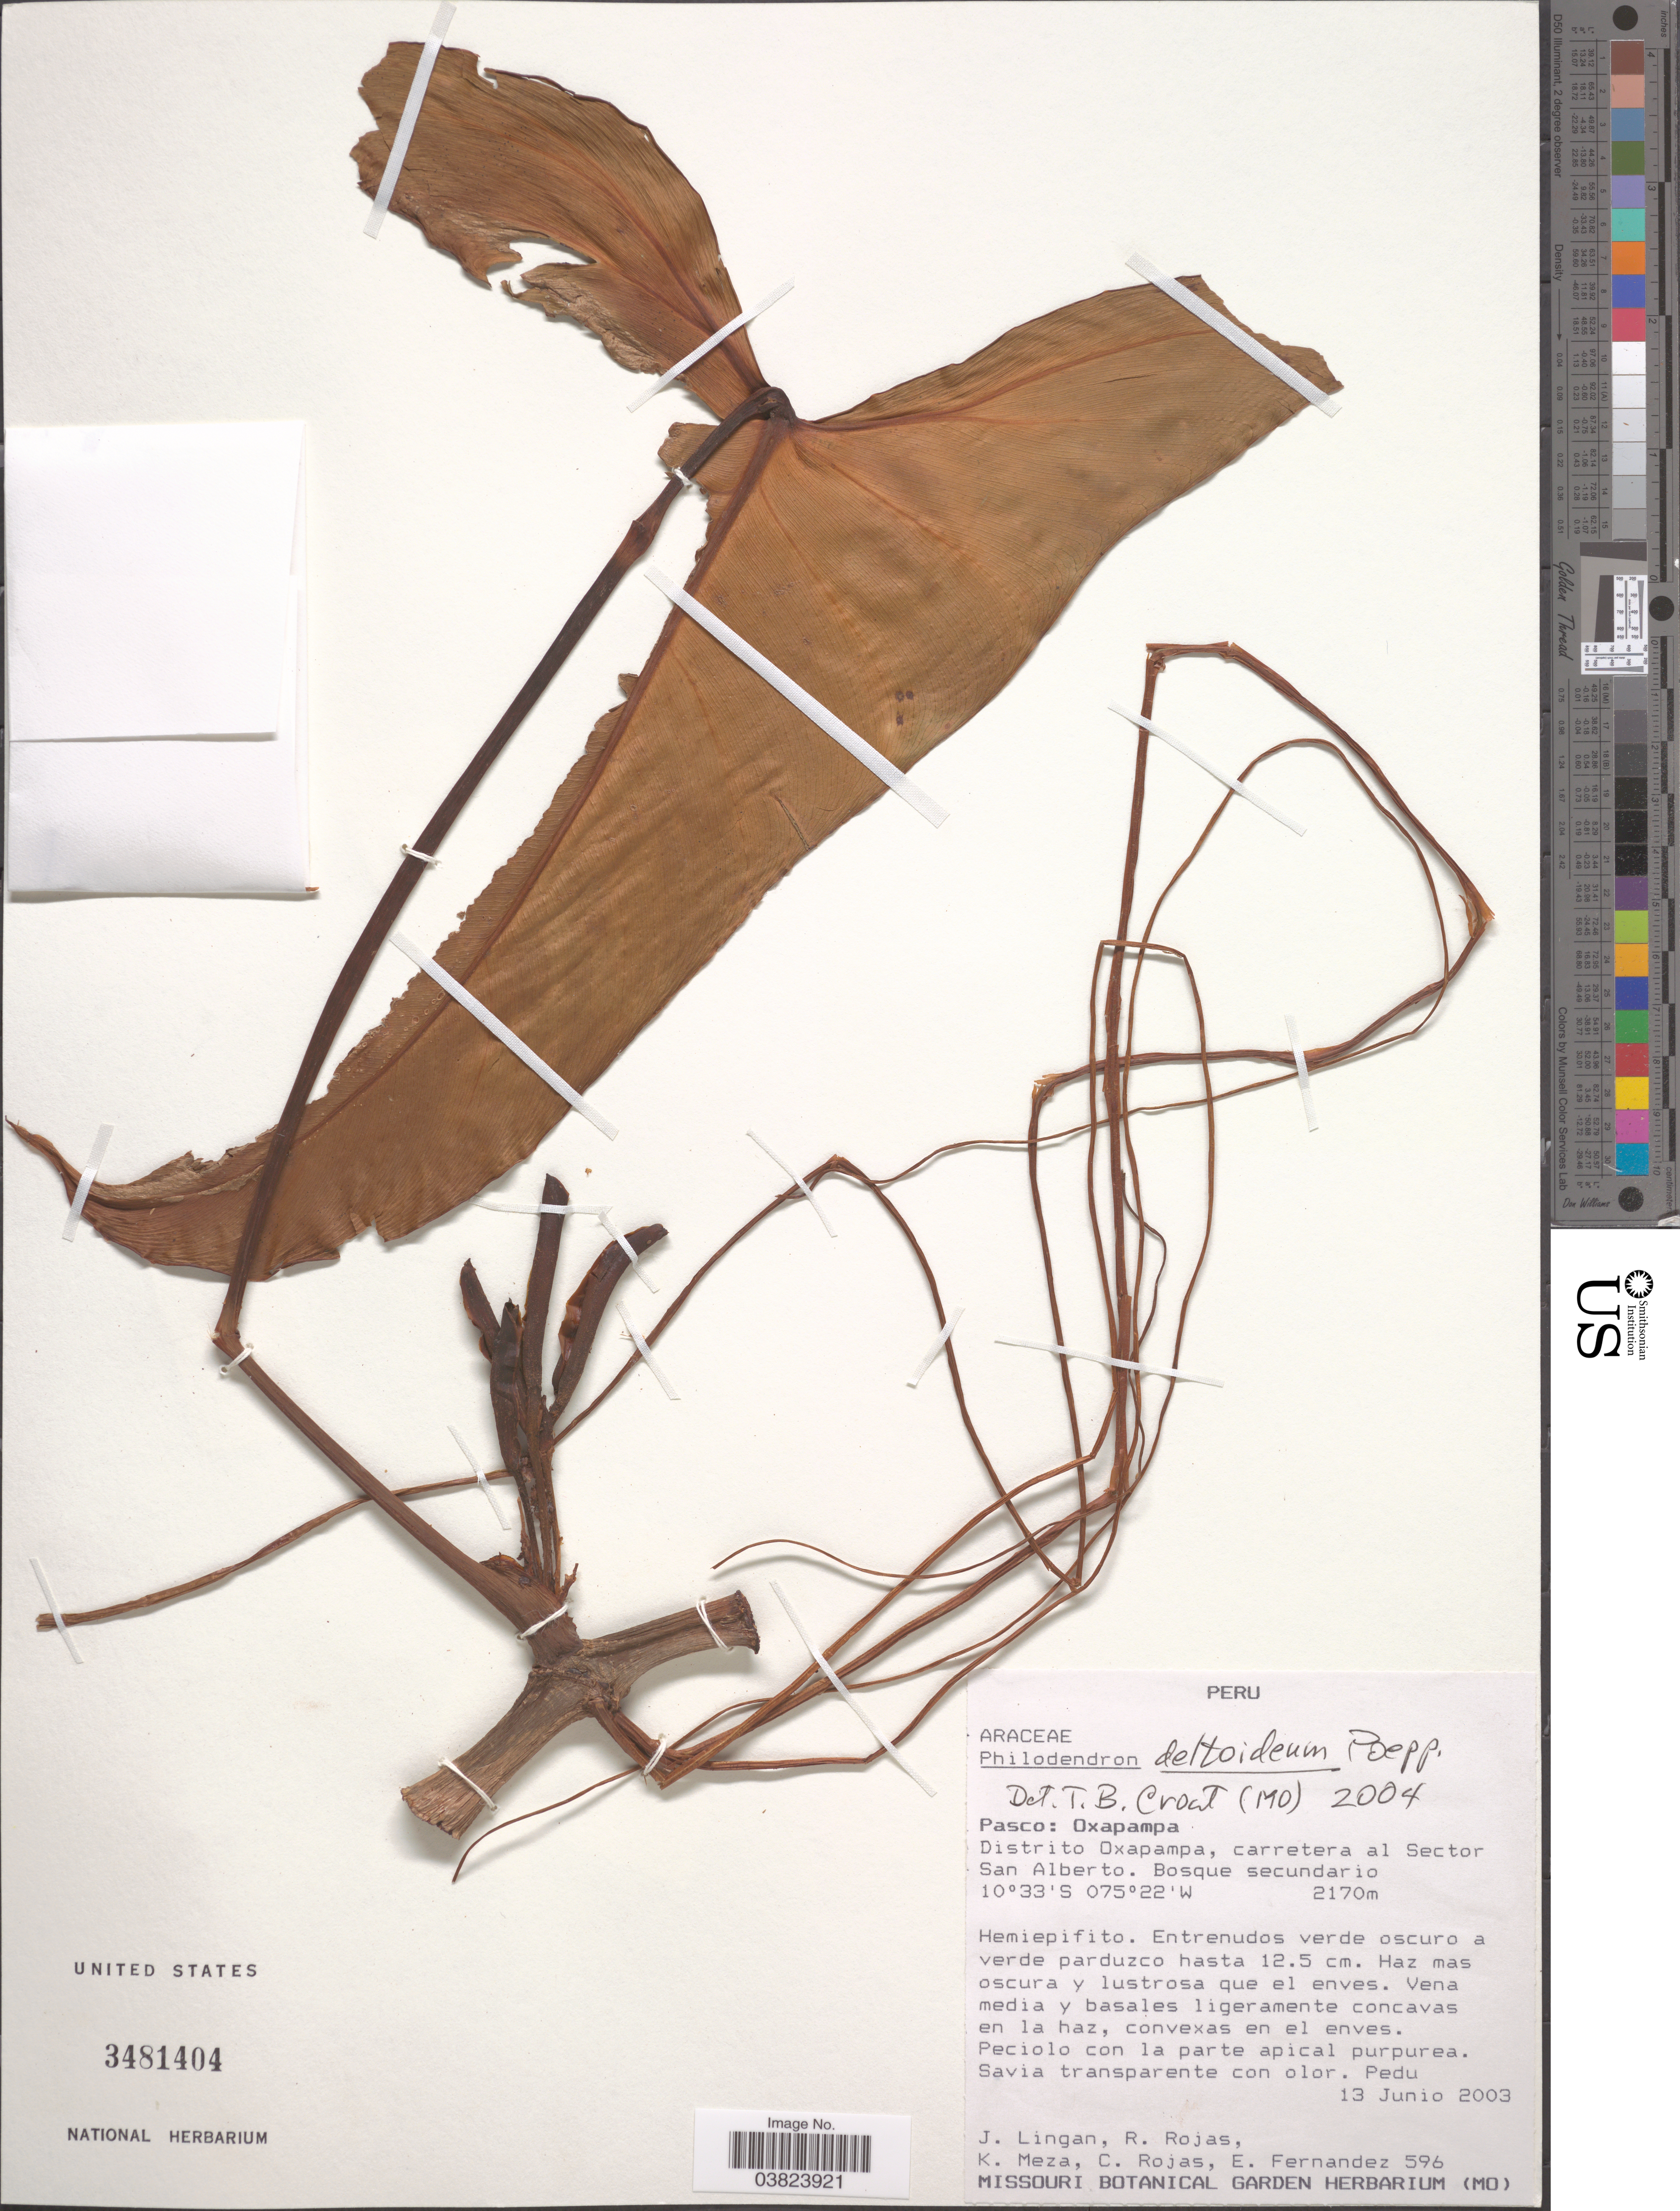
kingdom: Plantae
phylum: Tracheophyta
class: Liliopsida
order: Alismatales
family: Araceae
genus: Philodendron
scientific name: Philodendron deltoideum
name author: Poepp.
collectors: J. Lingan, R. Rojas, K. Meza, C. Rojas & E. Fernandez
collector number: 596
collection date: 2003-06-13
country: Peru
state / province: Pasco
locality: Oxapampa. Distrito Oxapampa, carretera al Sector San Alberto. Bosque secundario.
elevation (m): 2170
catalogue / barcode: US 3481404